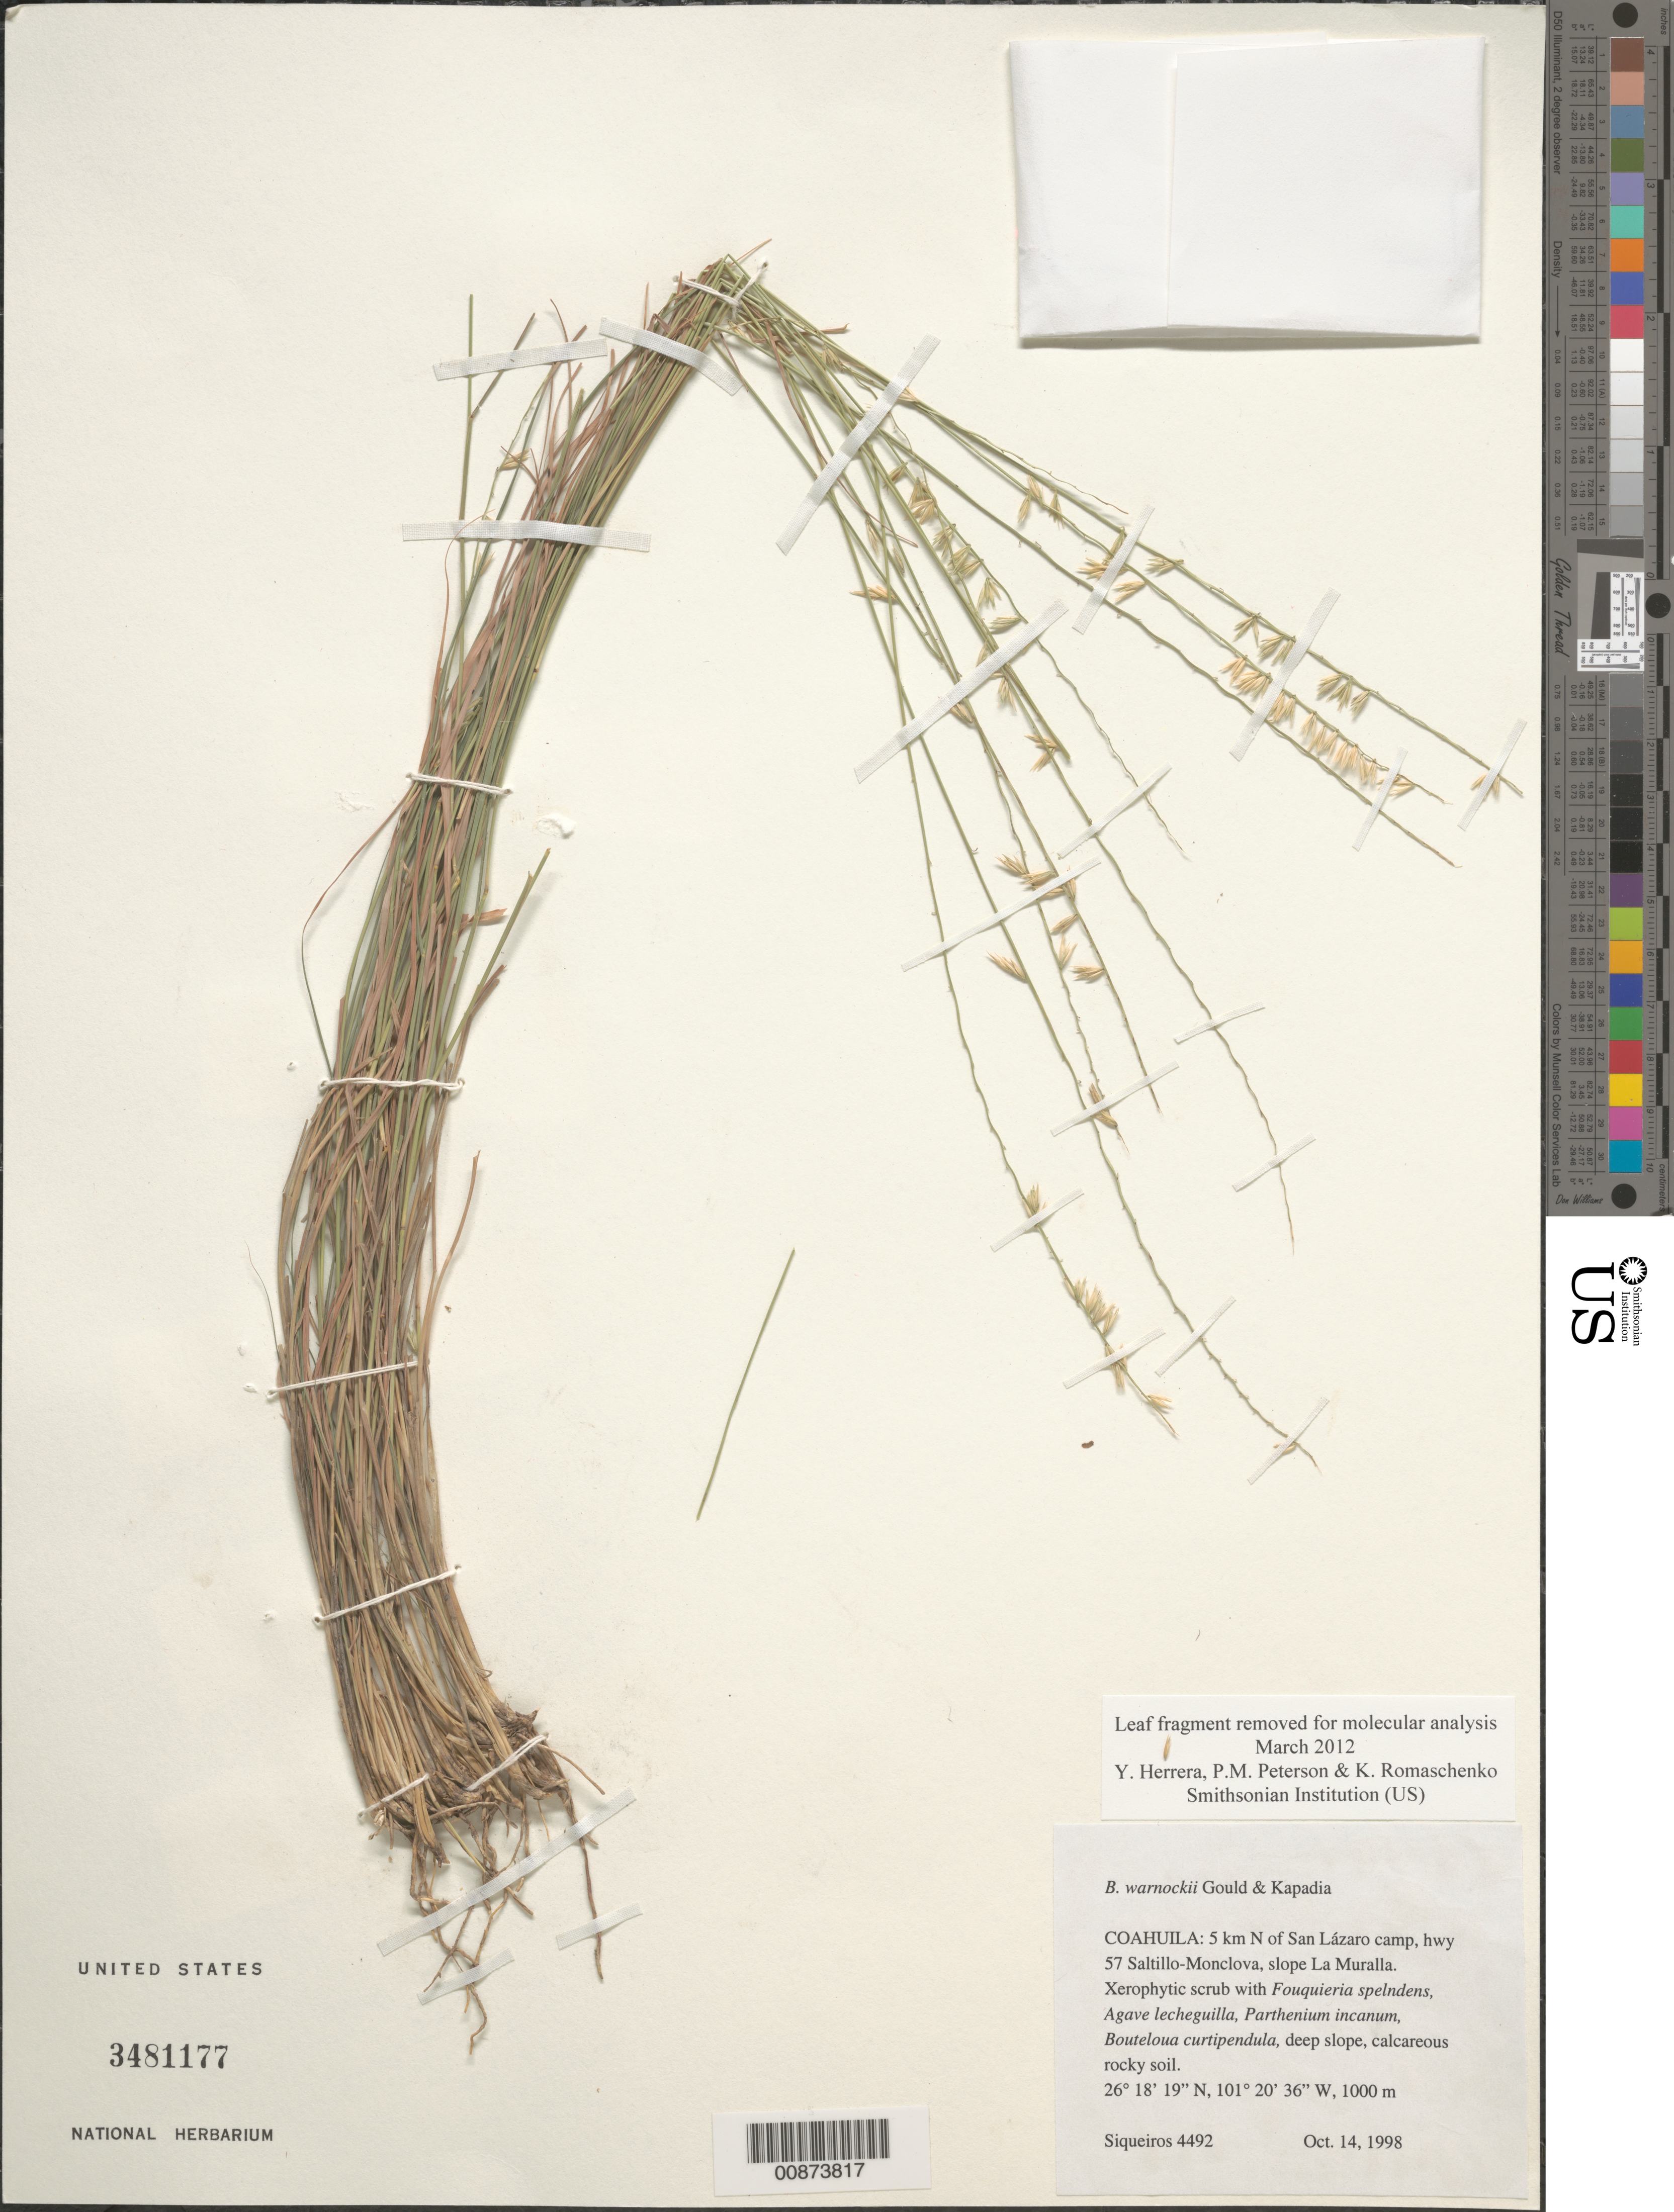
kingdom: Plantae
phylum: Tracheophyta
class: Liliopsida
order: Poales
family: Poaceae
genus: Bouteloua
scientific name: Bouteloua warnockii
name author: Gould & Kapadia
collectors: M. E. Siqueiros Delgado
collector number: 4492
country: Mexico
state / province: Coahuila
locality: N of San Lazaro camp, Hwy Saltillo - Monclova, La Muralla.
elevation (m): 1000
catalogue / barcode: US 3481177